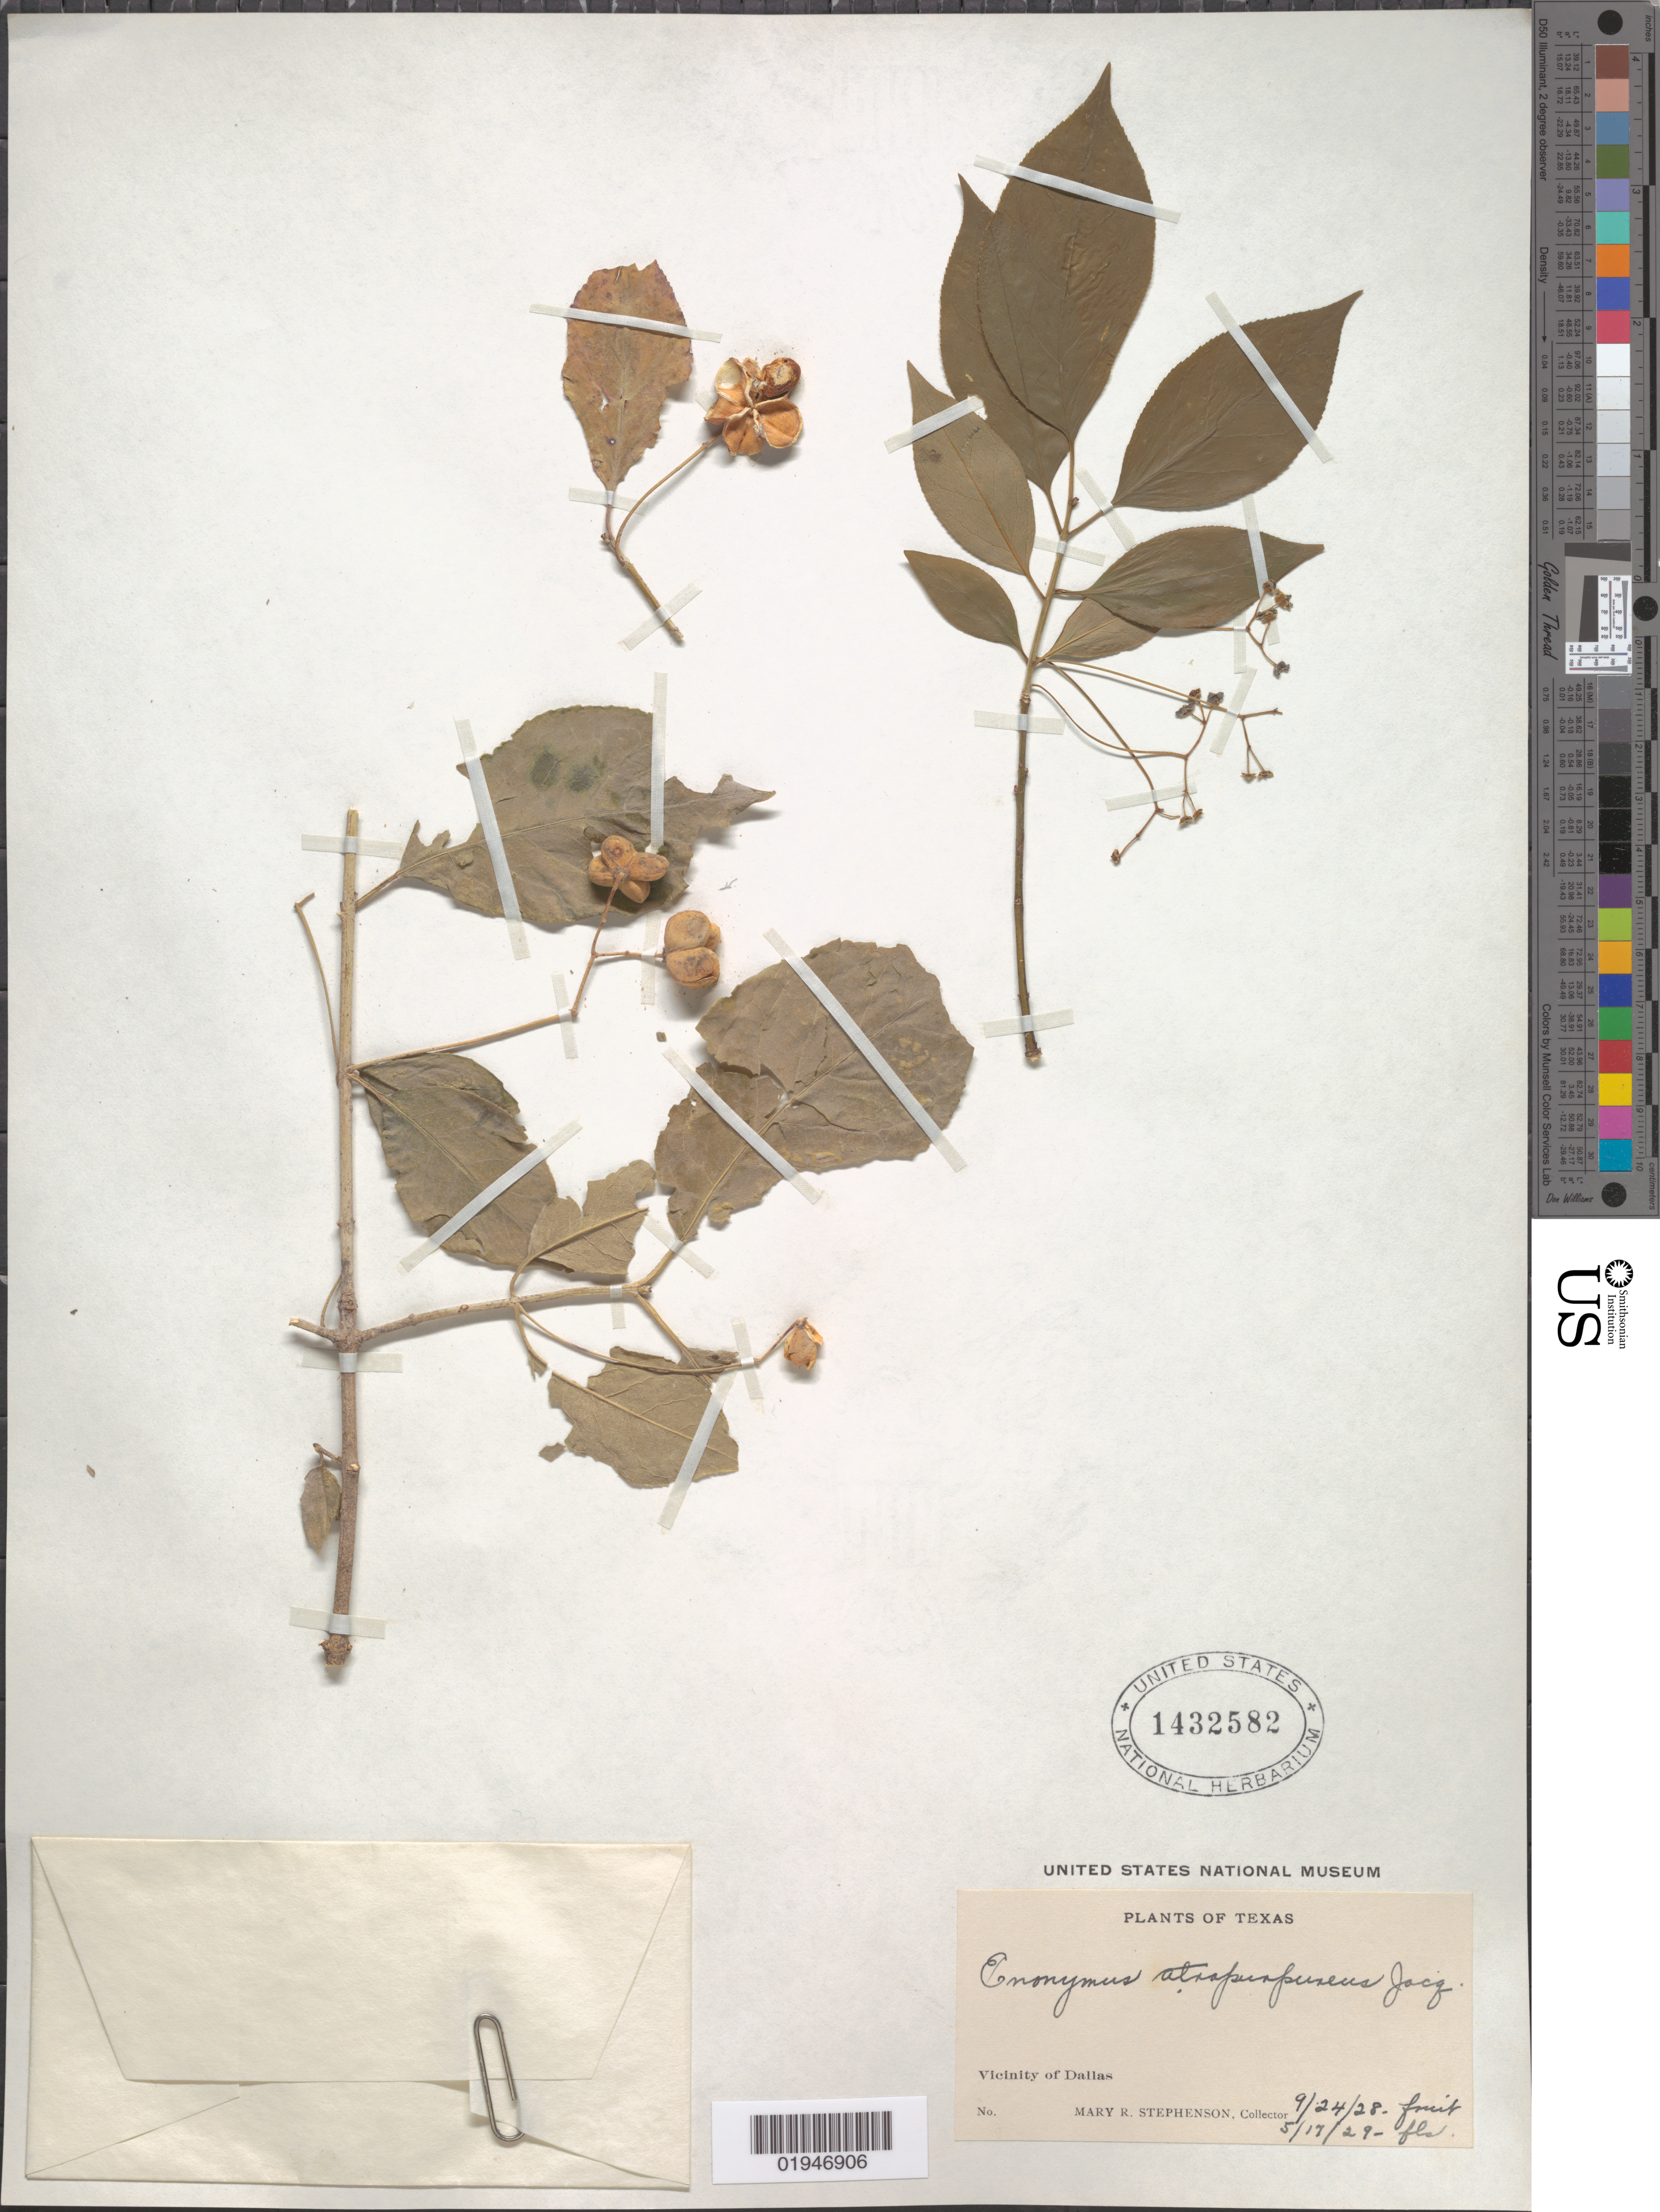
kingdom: Plantae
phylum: Tracheophyta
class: Magnoliopsida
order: Celastrales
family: Celastraceae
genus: Euonymus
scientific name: Euonymus atropurpureus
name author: Jacq.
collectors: M. R. Stephenson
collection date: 1928-09-24,1929-05-17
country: United States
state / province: Texas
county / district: Dallas County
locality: Dallas, vicinity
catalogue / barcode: US 1432582